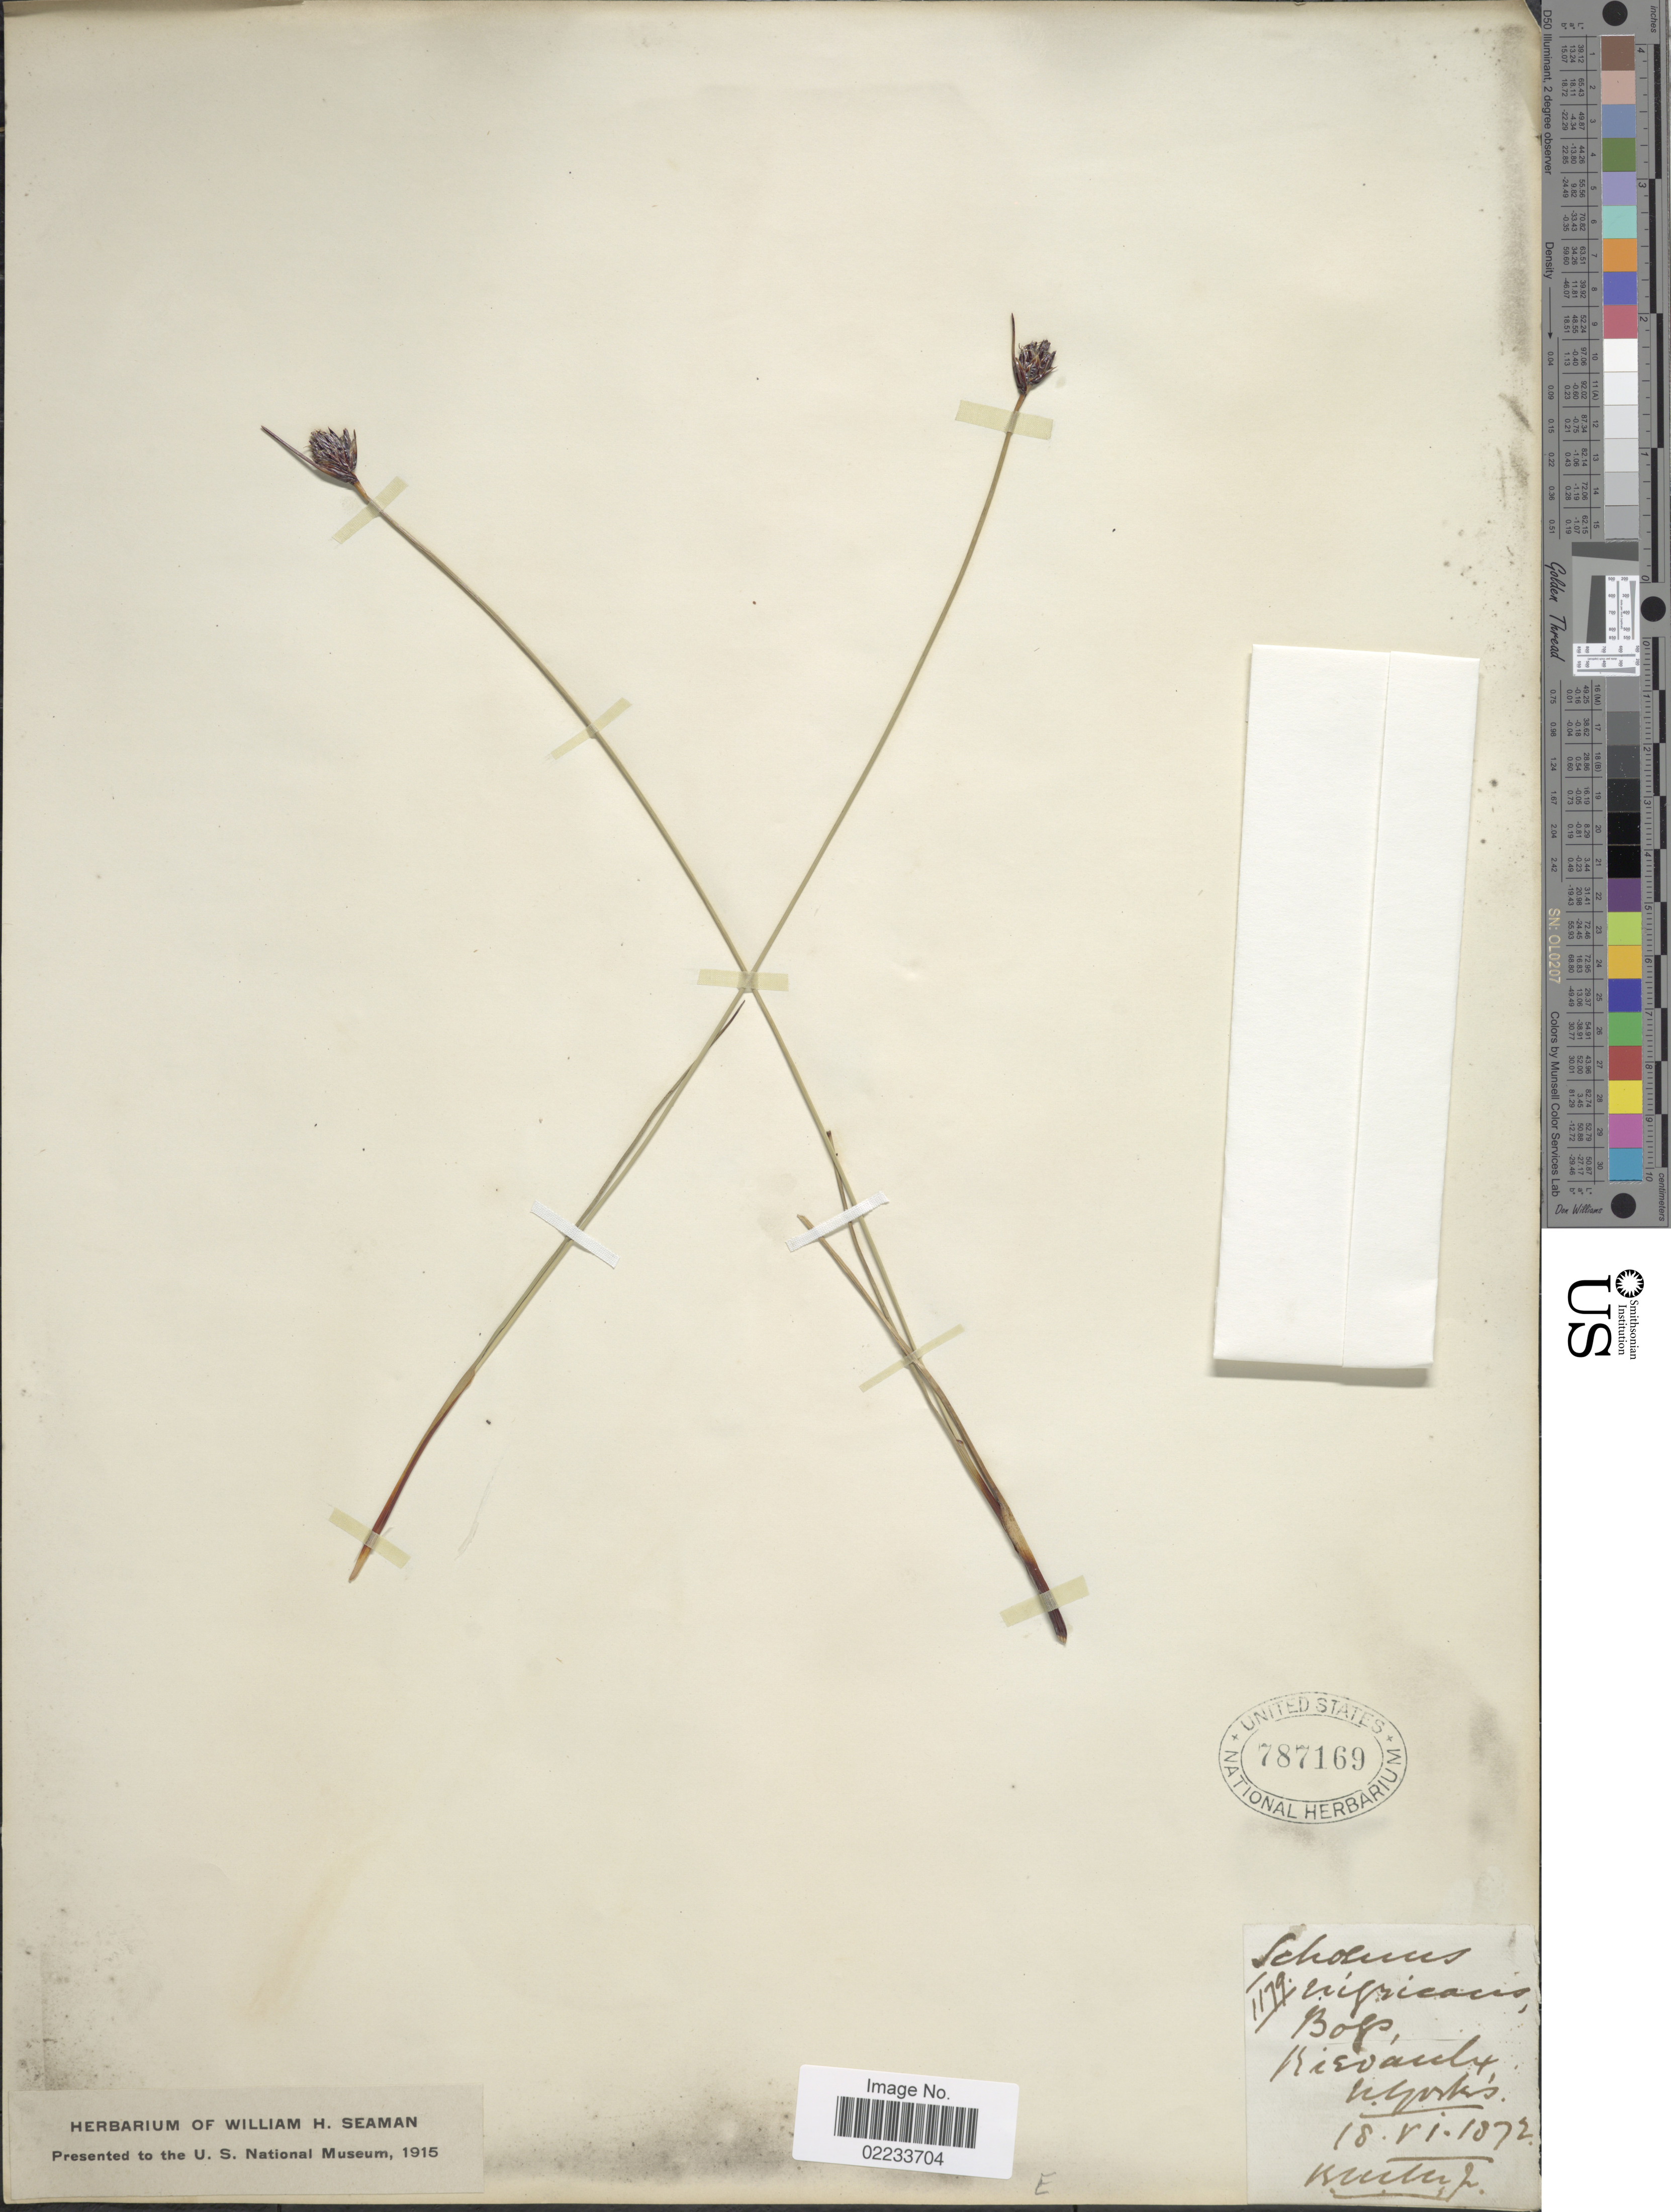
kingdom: Plantae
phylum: Tracheophyta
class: Liliopsida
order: Poales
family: Cyperaceae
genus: Schoenus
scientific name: Schoenus nigricans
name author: L.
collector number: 1179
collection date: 1872-06-18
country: United Kingdom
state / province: England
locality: Bogs, Rievaulx, N. Yorks.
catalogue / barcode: US 787169